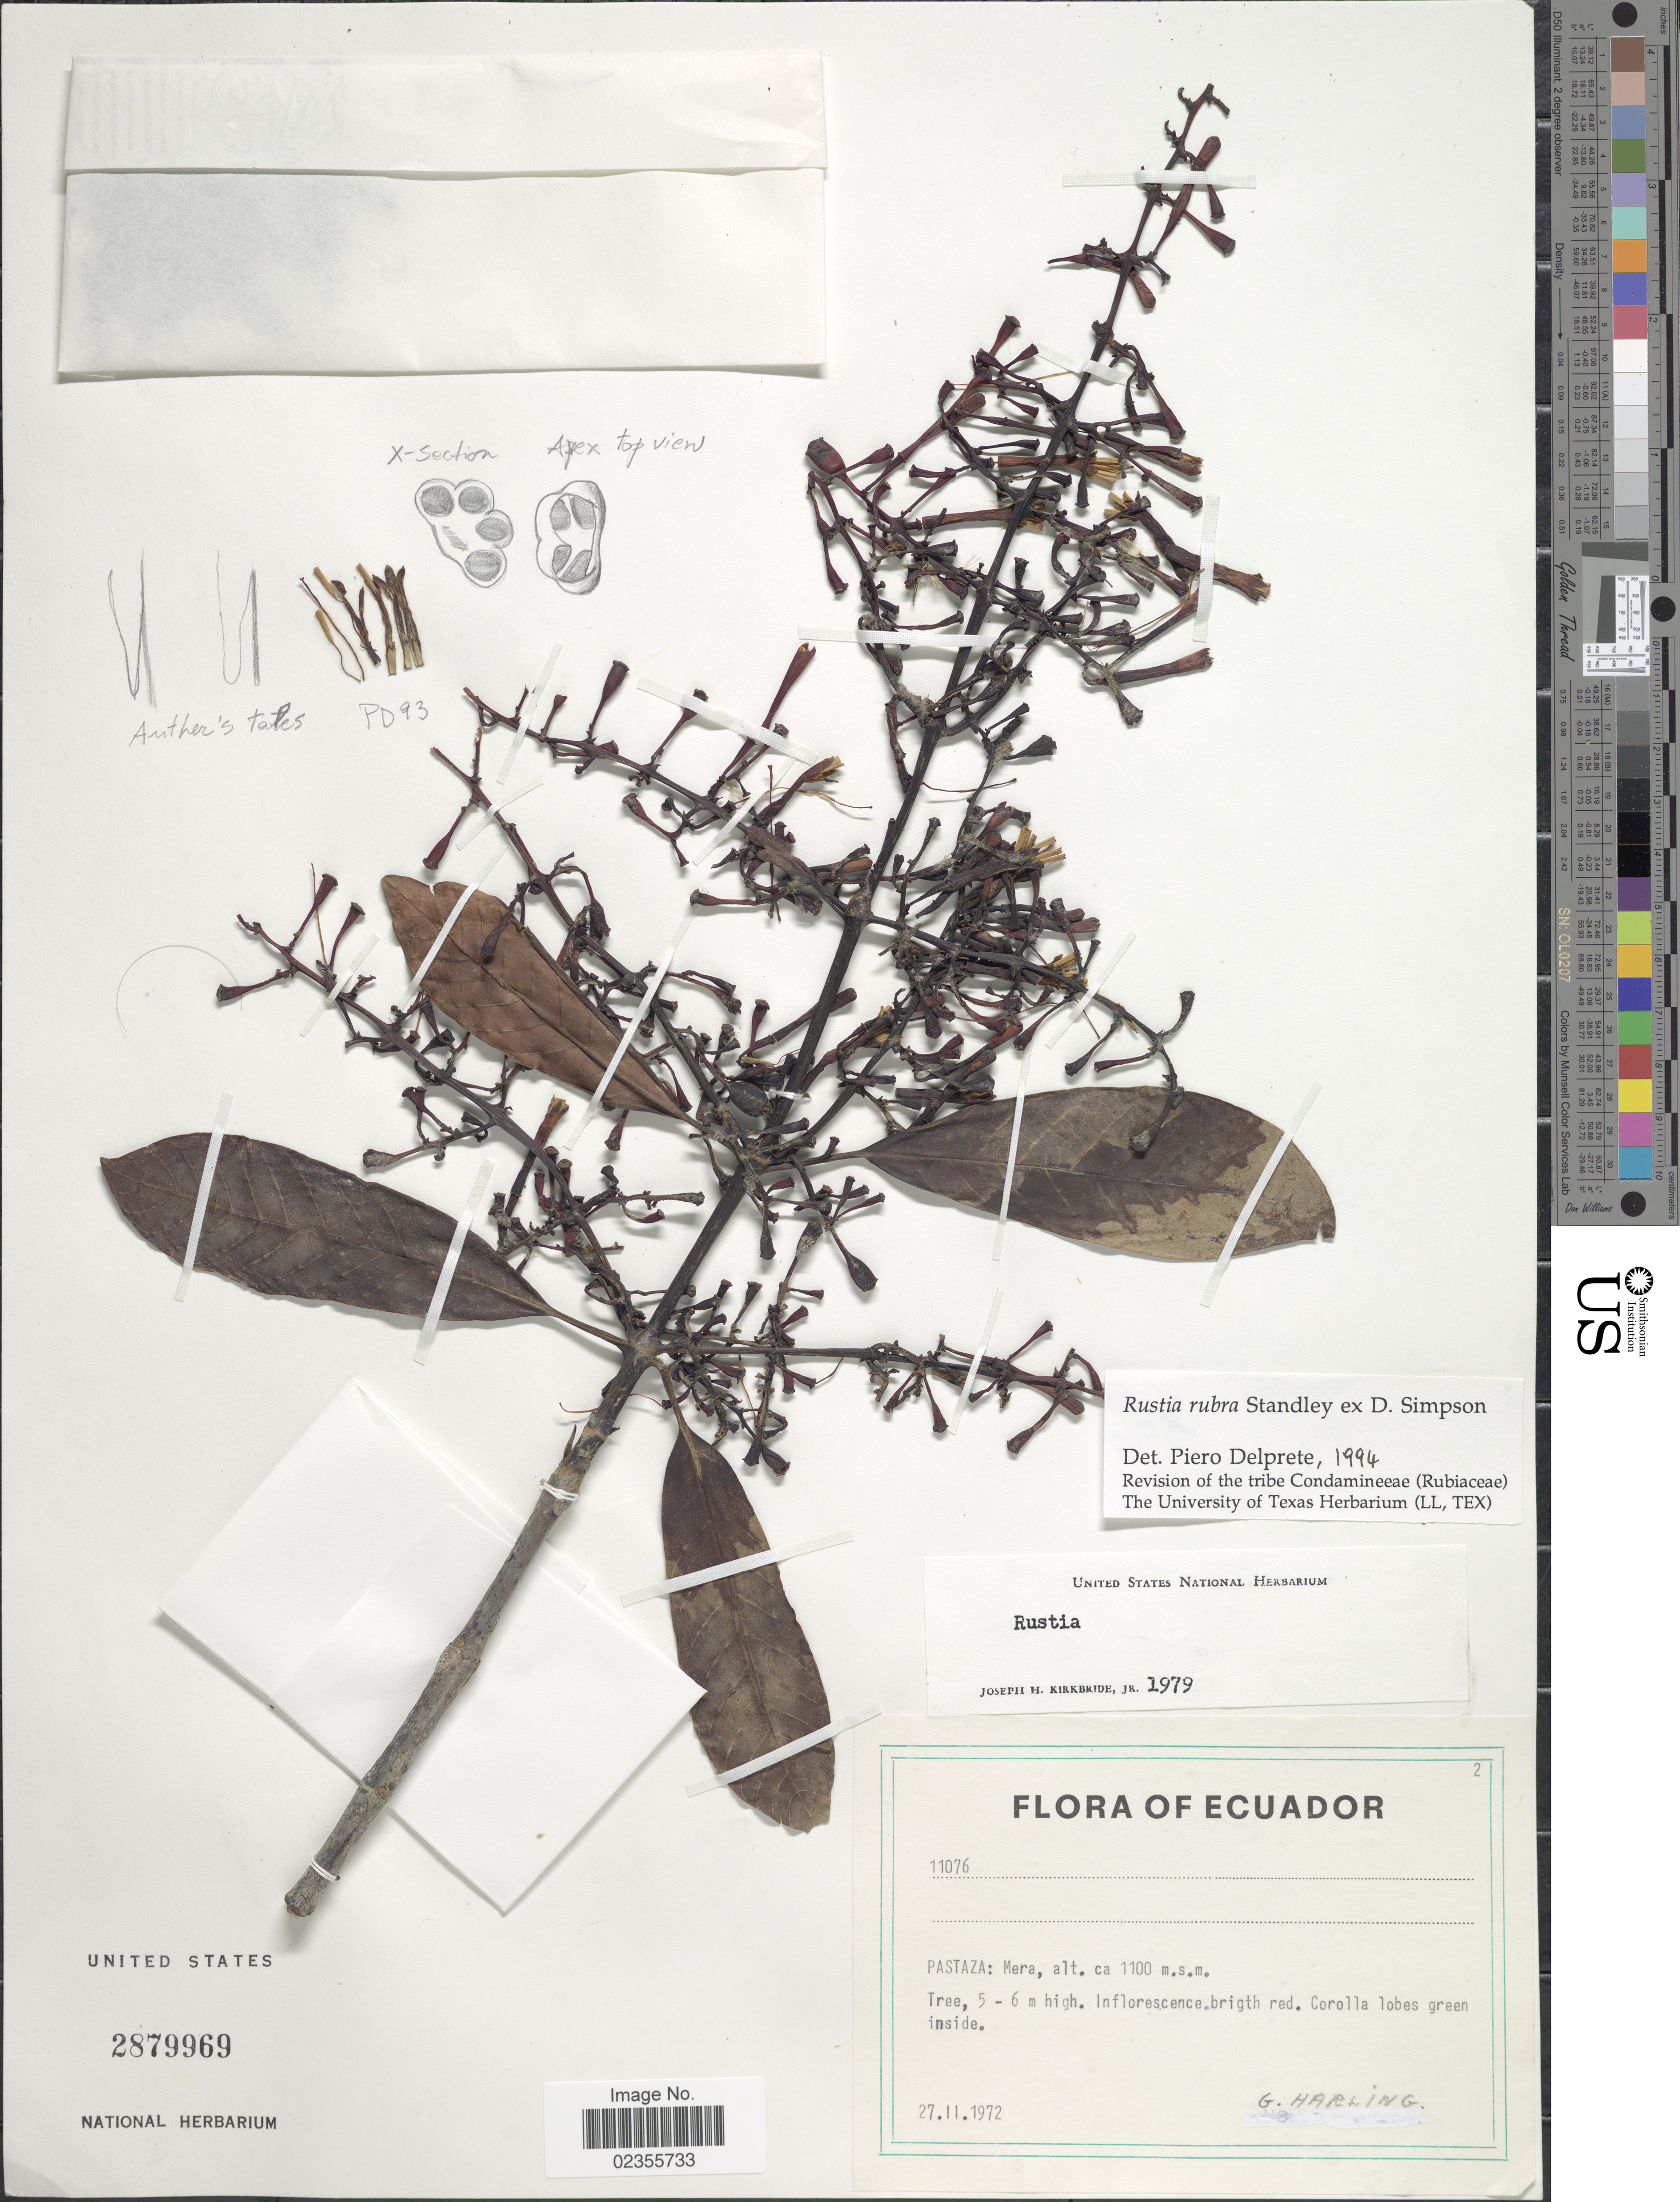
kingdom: Plantae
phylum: Tracheophyta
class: Magnoliopsida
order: Gentianales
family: Rubiaceae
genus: Rustia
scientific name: Rustia rubra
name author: Standl. ex D.R. Simpson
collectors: G. Harling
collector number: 11076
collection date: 1972-11-27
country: Ecuador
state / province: Pastaza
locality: Mera.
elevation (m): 1100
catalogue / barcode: US 2879969